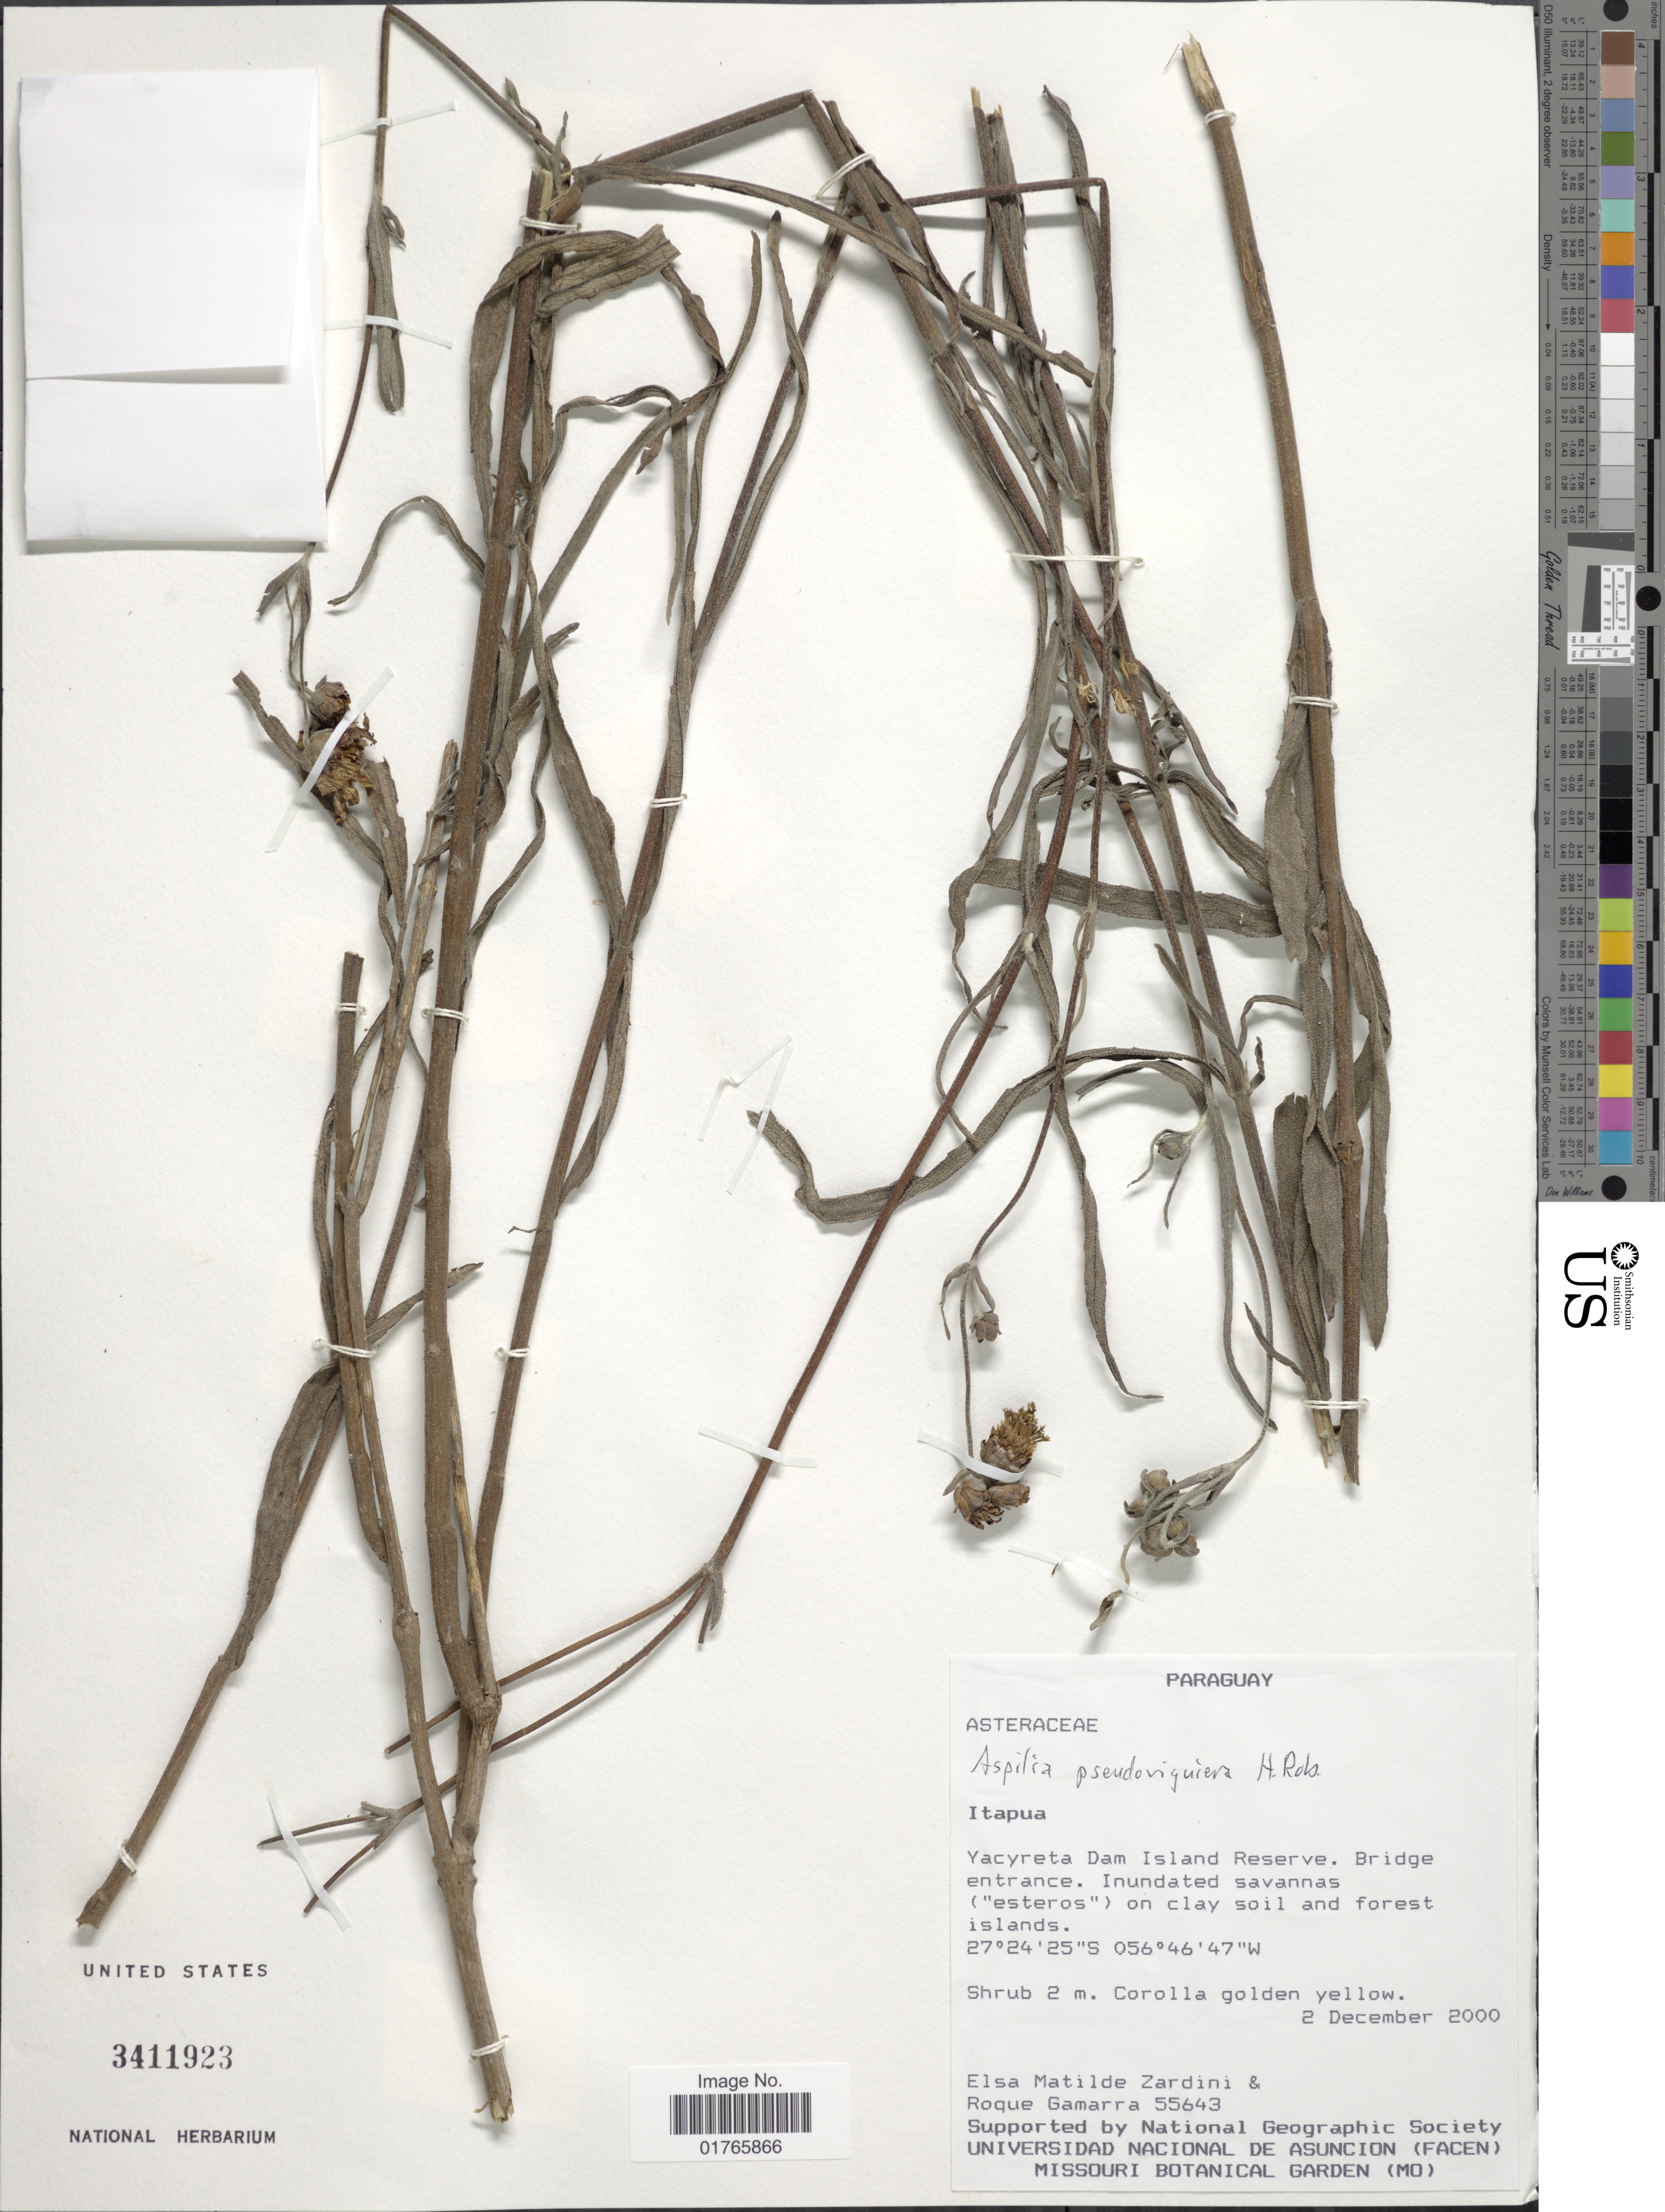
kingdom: Plantae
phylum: Tracheophyta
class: Magnoliopsida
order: Asterales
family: Asteraceae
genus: Aspilia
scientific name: Aspilia pseudoviguiera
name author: H. Rob.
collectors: E. M. Zardini & R. Gamarra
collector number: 55643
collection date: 2000-12-02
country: Paraguay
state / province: Itapua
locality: Yacyreta Dam Island Reserve, Bridge entrance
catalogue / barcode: US 3411923